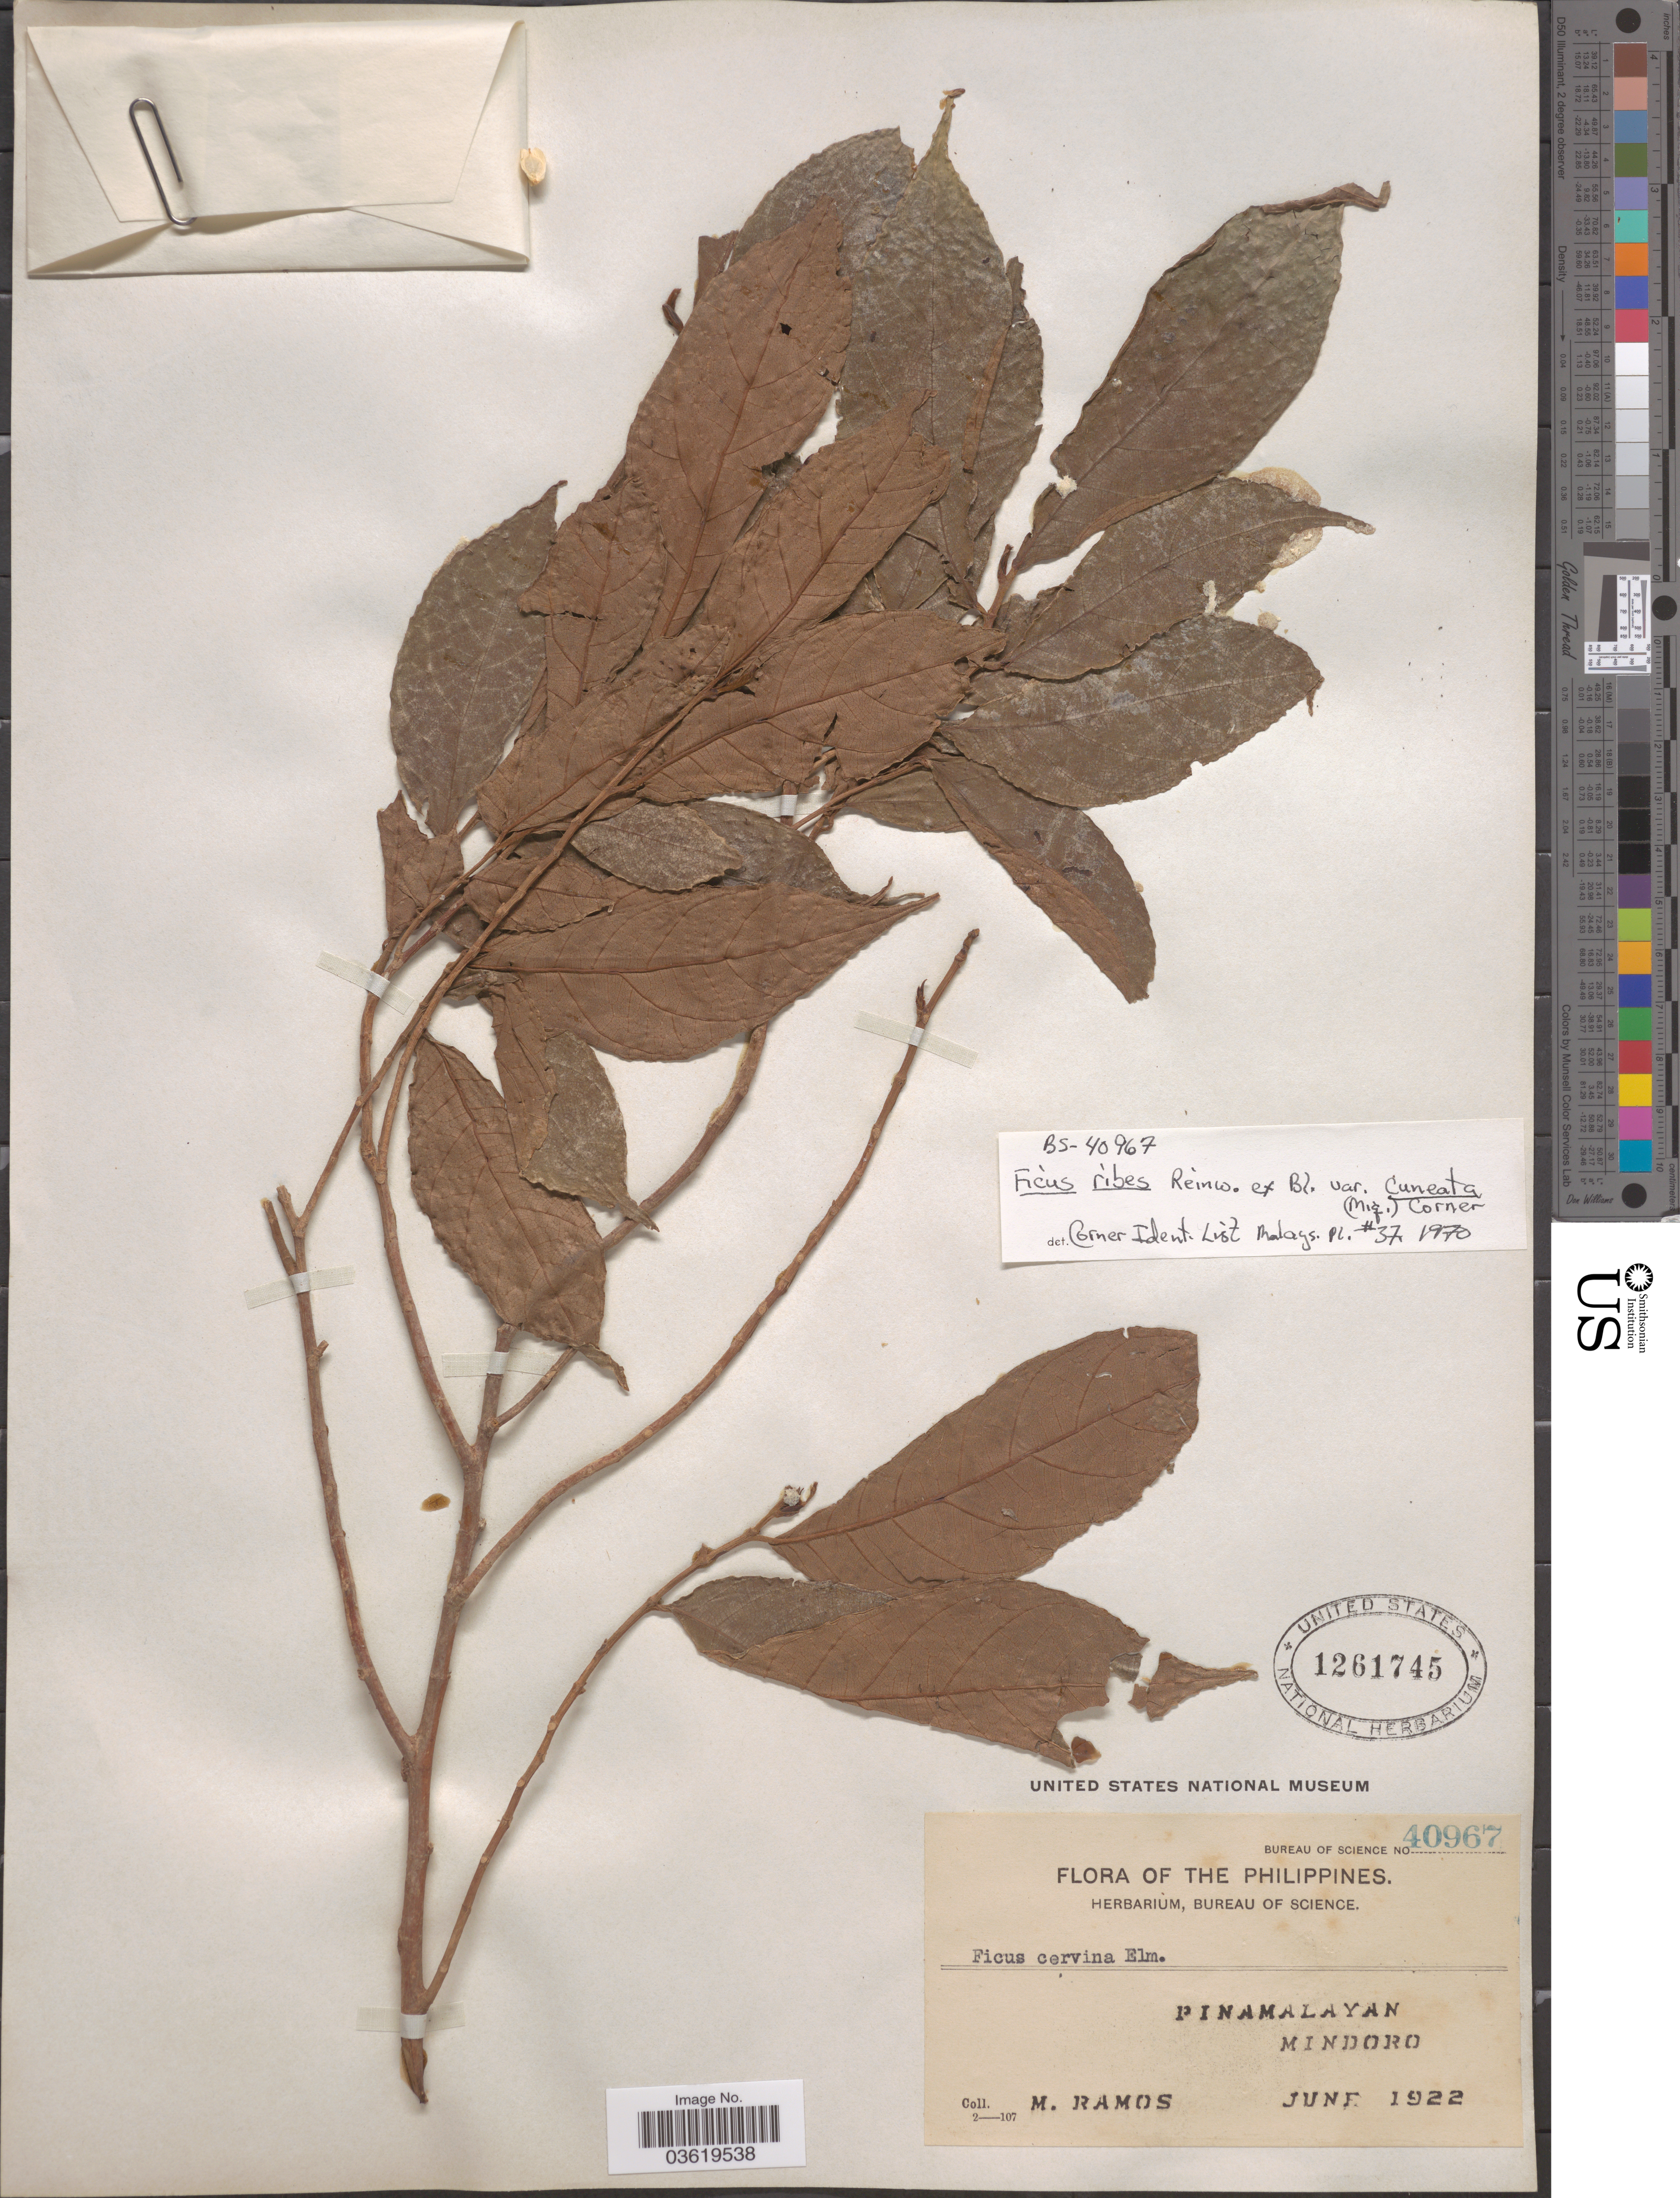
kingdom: Plantae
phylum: Tracheophyta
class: Magnoliopsida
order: Rosales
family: Moraceae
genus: Ficus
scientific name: Ficus ribes var. cuneata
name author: (Miq.) Corner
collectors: M. Ramos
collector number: Bureau of Science 40967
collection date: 1922-06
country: Philippines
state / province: Mimaropa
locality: Pinamalayan. Mindoro.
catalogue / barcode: US 1261745